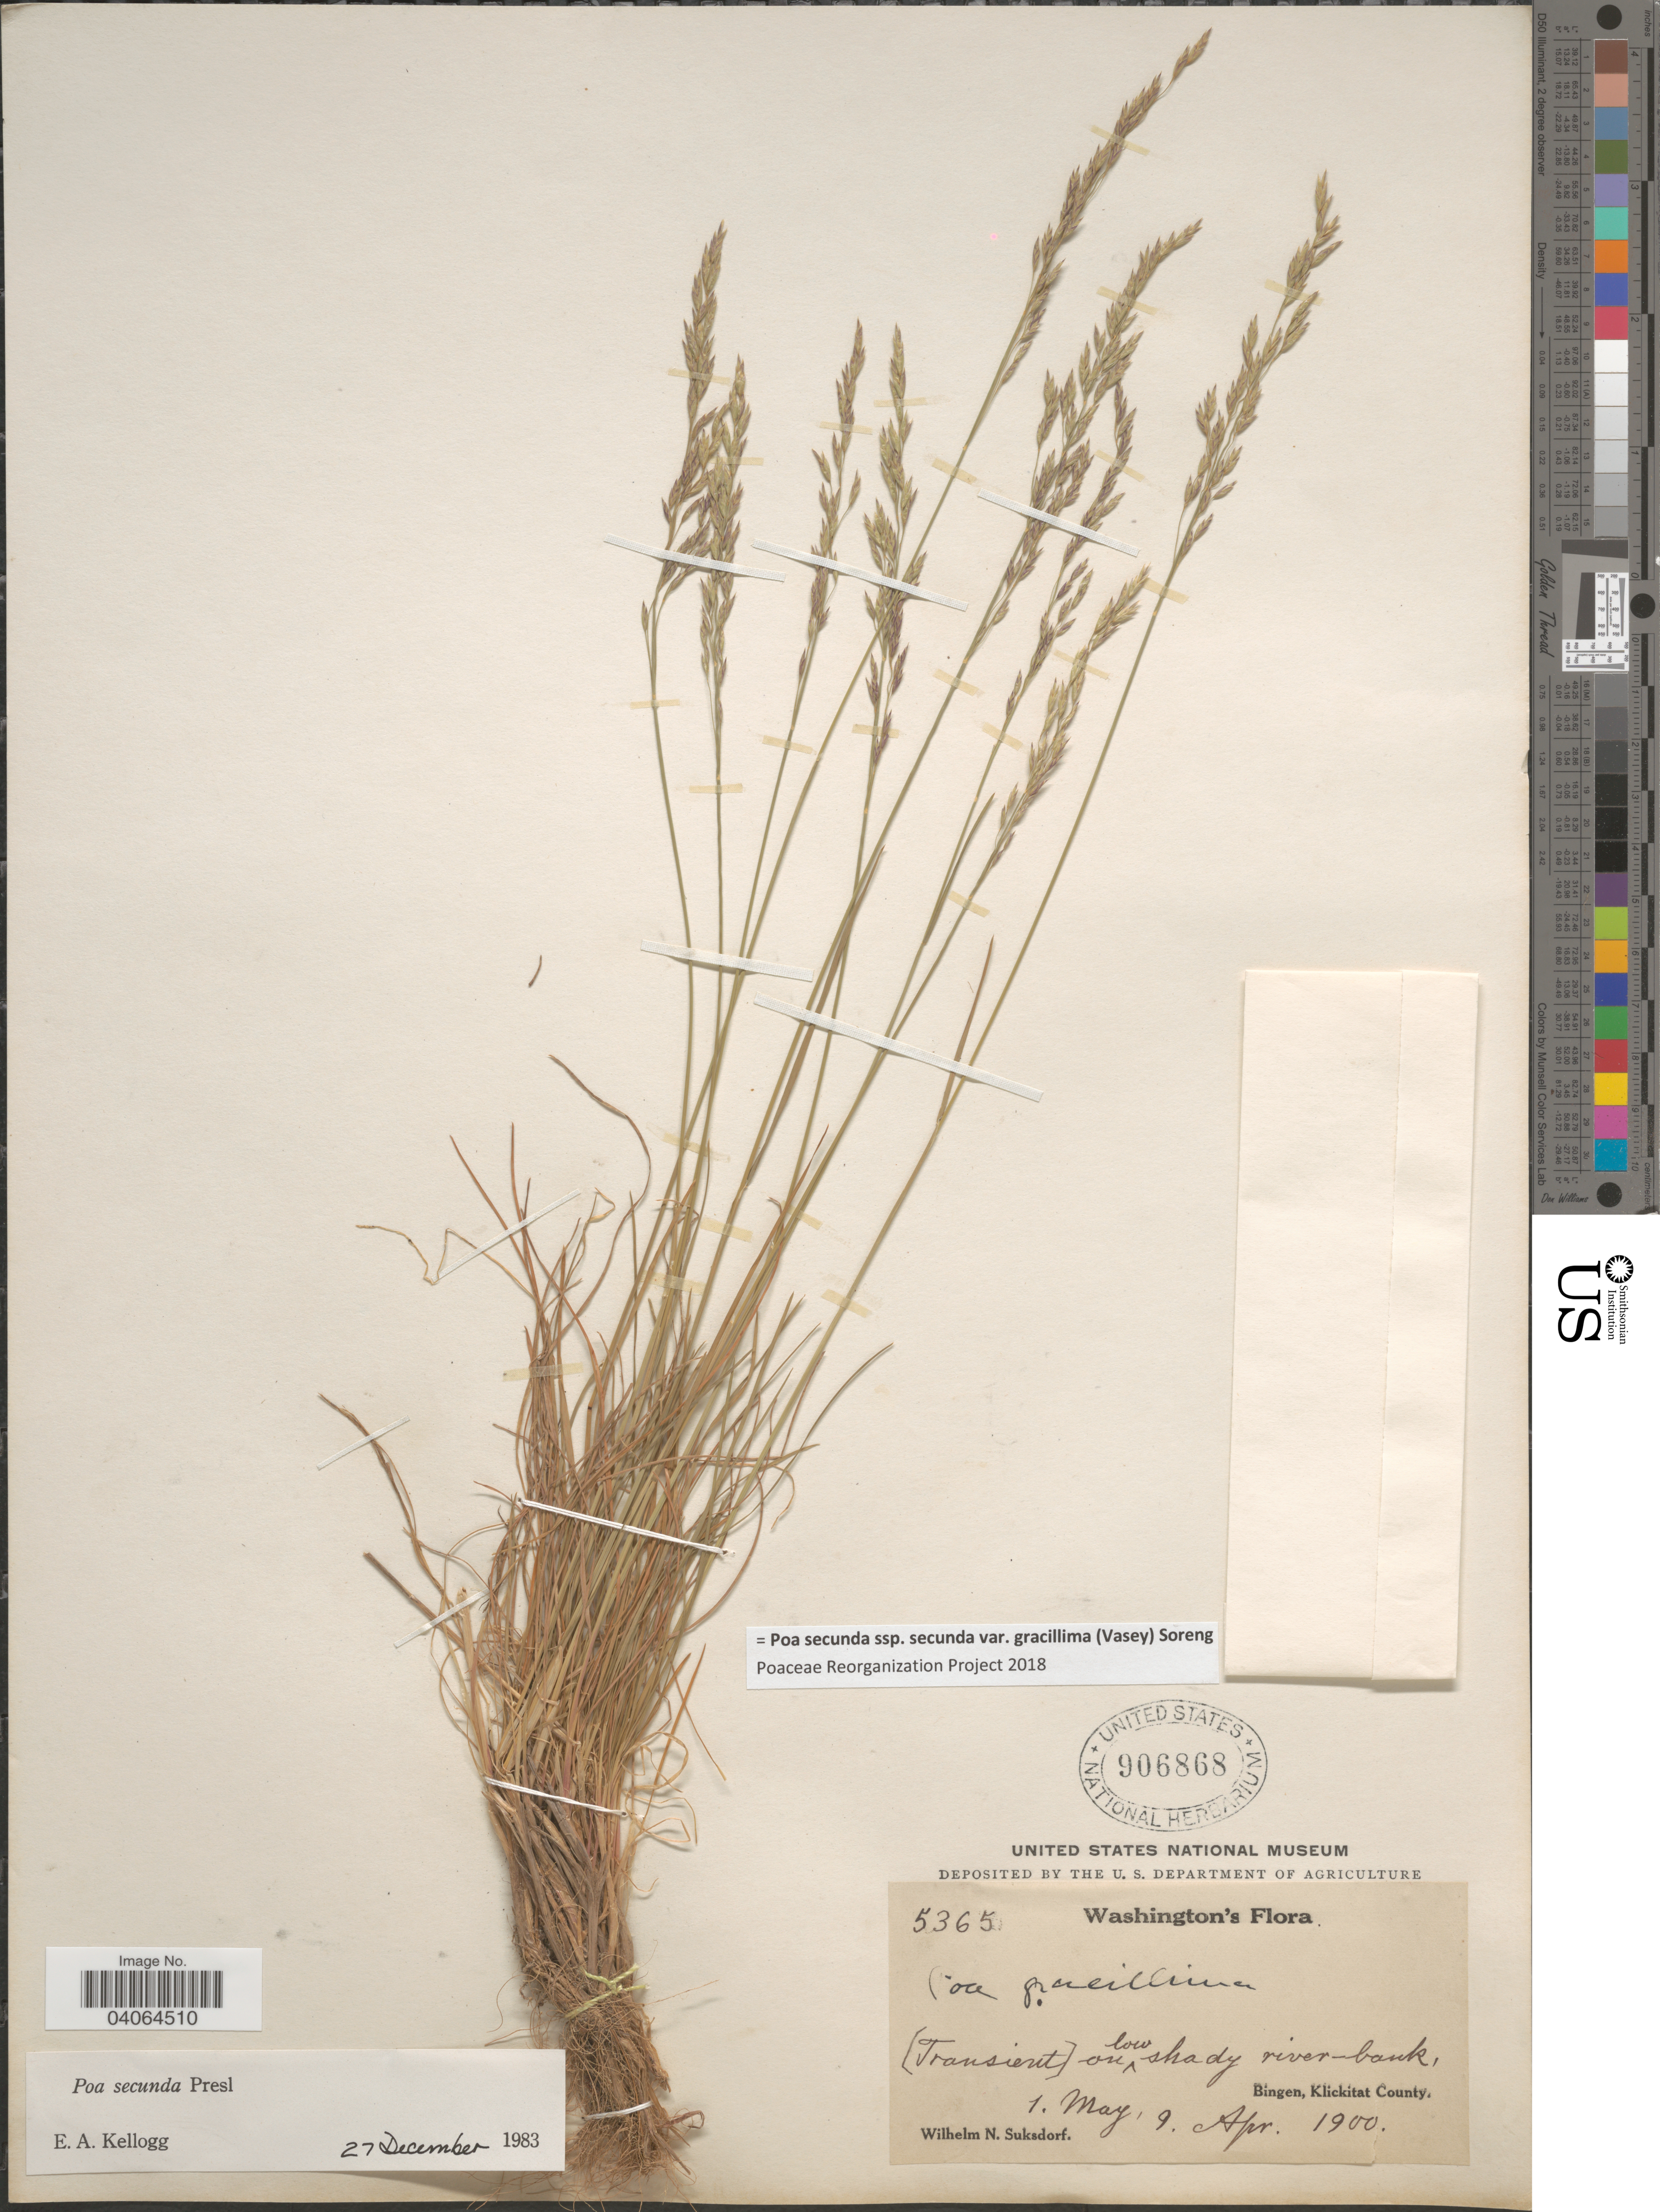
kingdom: Plantae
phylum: Tracheophyta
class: Liliopsida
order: Poales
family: Poaceae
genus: Poa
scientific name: Poa secunda subsp. secunda var. gracillima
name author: (Vasey) Soreng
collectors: W. N. Suksdorf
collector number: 5365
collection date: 1900-04-09/1900-05-01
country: United States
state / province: Washington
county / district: Klickitat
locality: [Transient] on low shady river-bank, Bingen, Klickitat County.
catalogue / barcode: US 906868